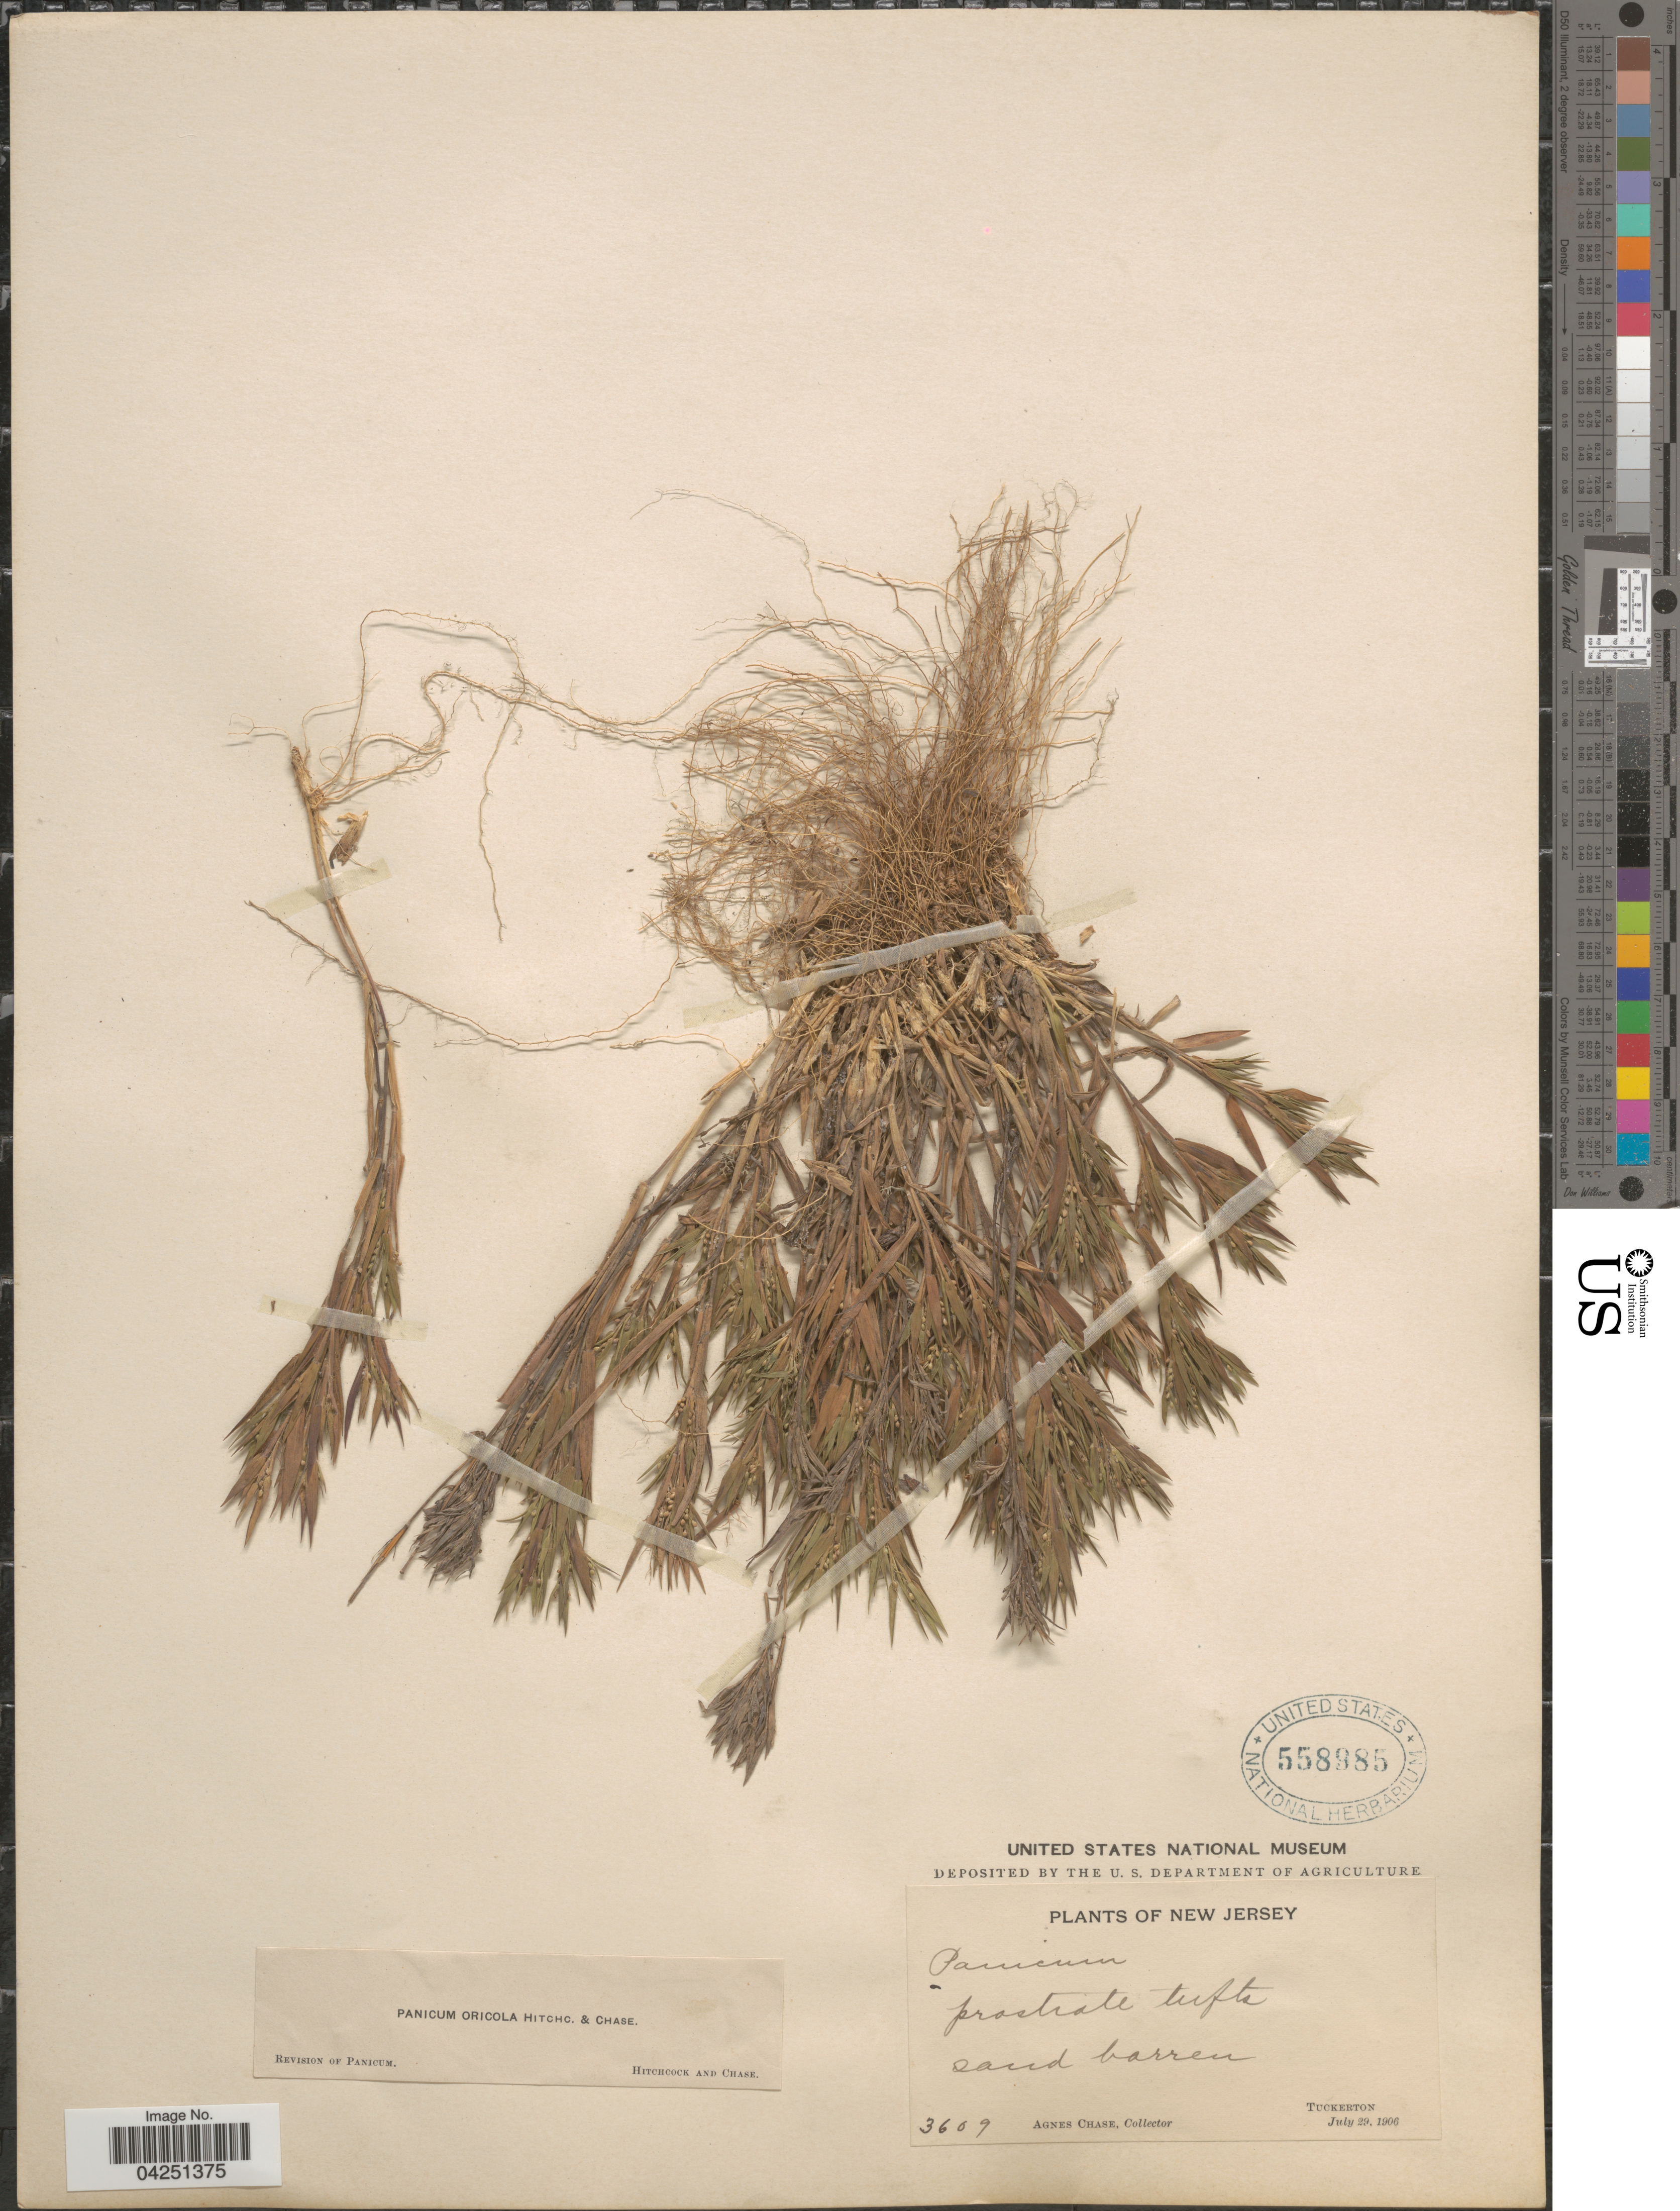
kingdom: Plantae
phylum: Tracheophyta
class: Liliopsida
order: Poales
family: Poaceae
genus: Dichanthelium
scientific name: Dichanthelium acuminatum var. acuminatum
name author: (Sw.) Gould & C.A. Clark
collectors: A. Chase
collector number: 3609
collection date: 1906-07-29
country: United States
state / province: New Jersey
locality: Sand barren. Tuckerton.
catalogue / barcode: US 558985